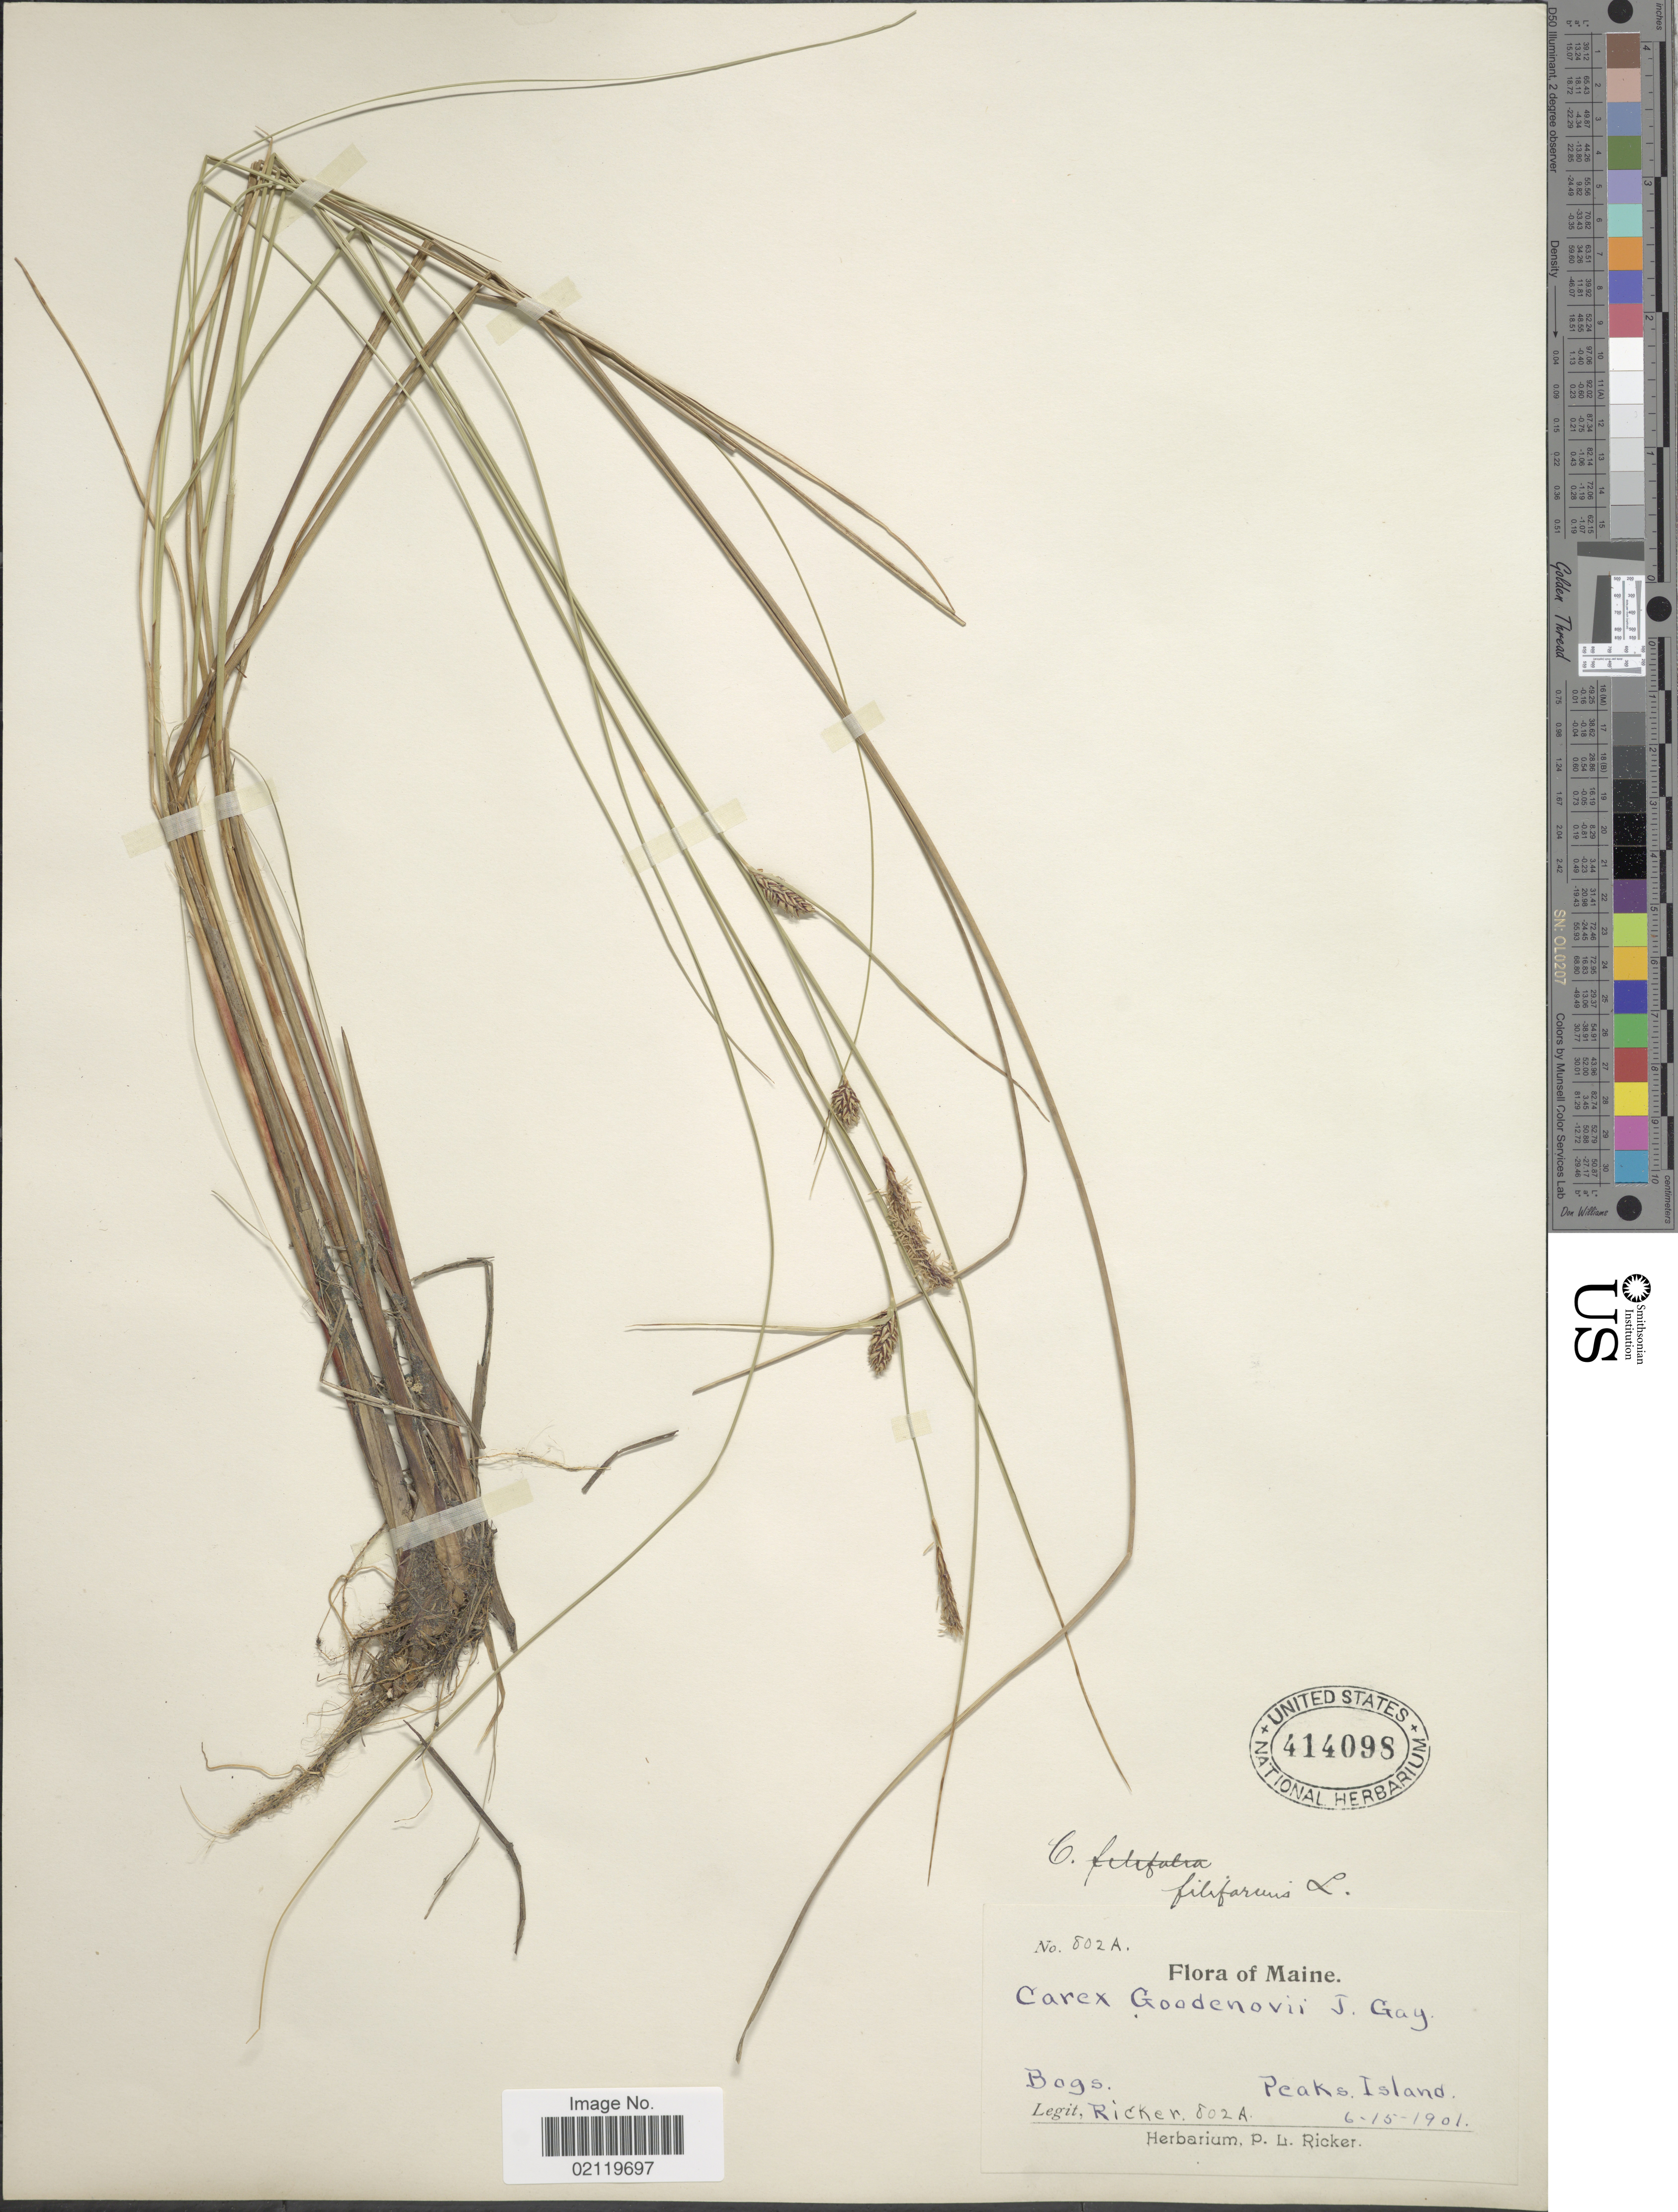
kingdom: Plantae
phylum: Tracheophyta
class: Liliopsida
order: Poales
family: Cyperaceae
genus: Carex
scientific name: Carex lasiocarpa var. americana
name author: Fernald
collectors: P. Ricker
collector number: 802A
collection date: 1901-06-15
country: United States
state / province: Maine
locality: Peaks Island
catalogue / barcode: US 414098